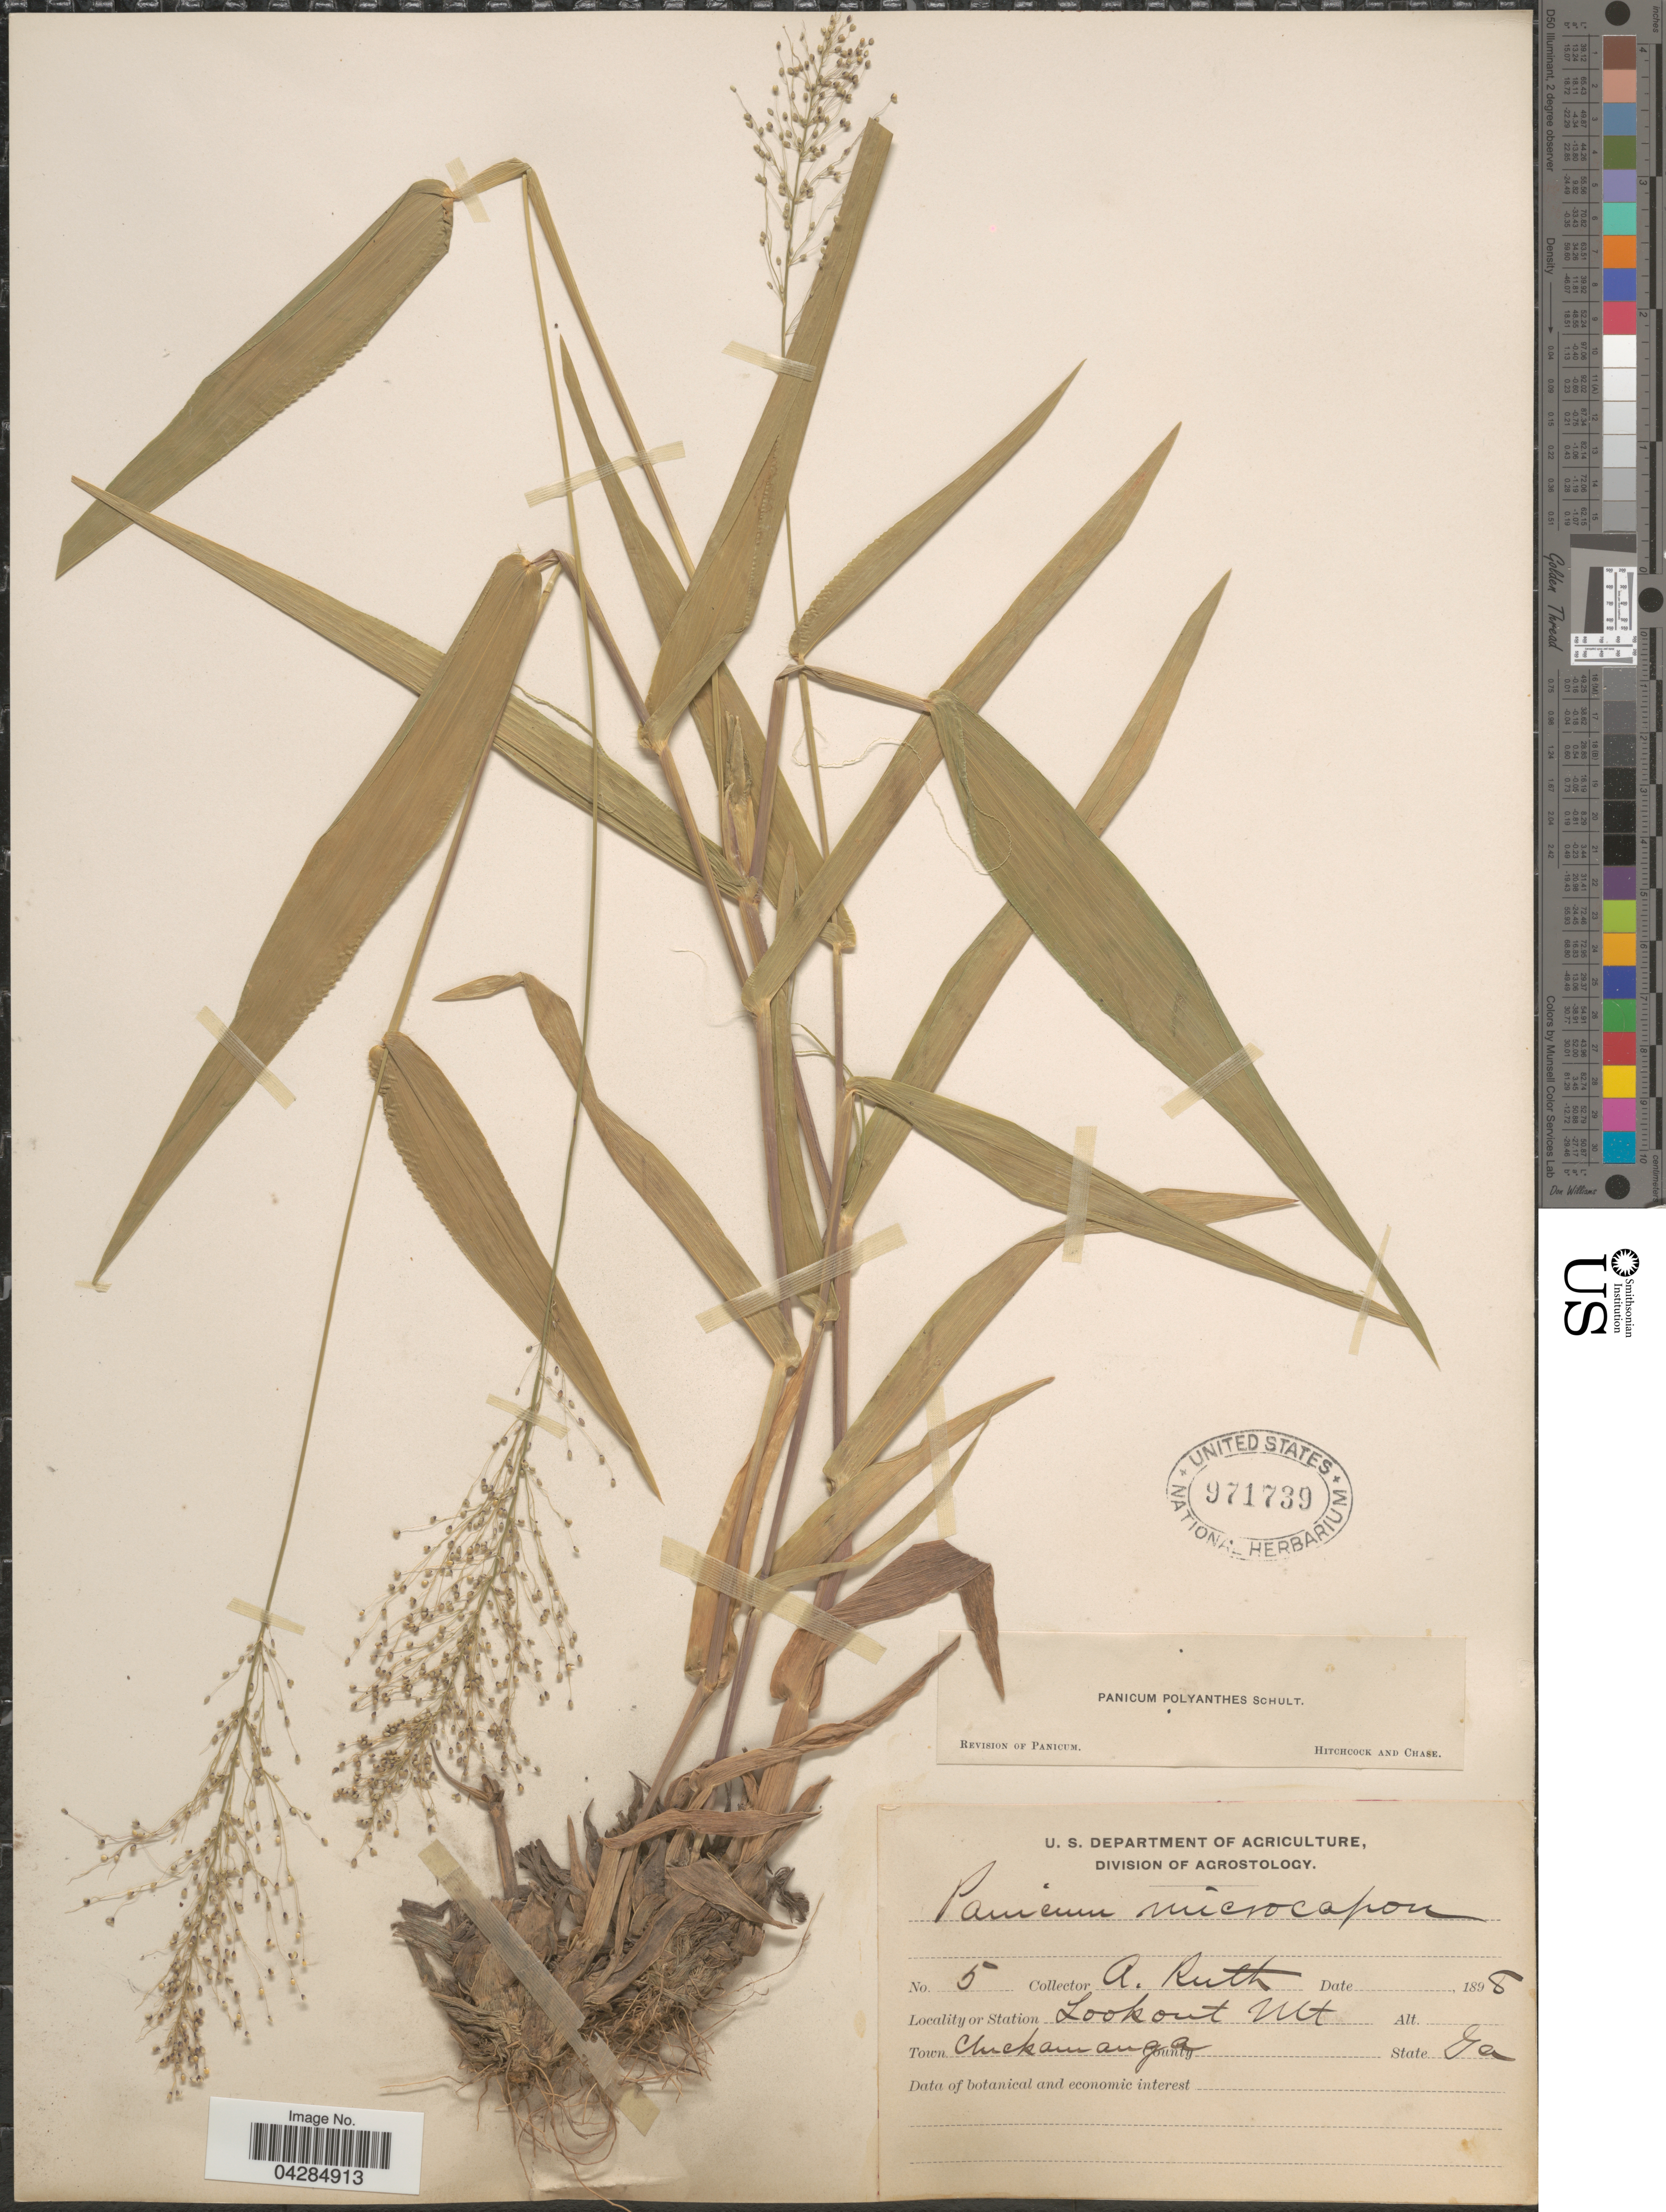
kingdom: Plantae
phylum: Tracheophyta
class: Liliopsida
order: Poales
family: Poaceae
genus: Dichanthelium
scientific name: Dichanthelium polyanthes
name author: (Schult.) Mohlenbr.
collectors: A. Ruth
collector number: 5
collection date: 1898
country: United States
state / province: Georgia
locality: Lookout Mt. Town Chickamauga.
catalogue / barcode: US 971739